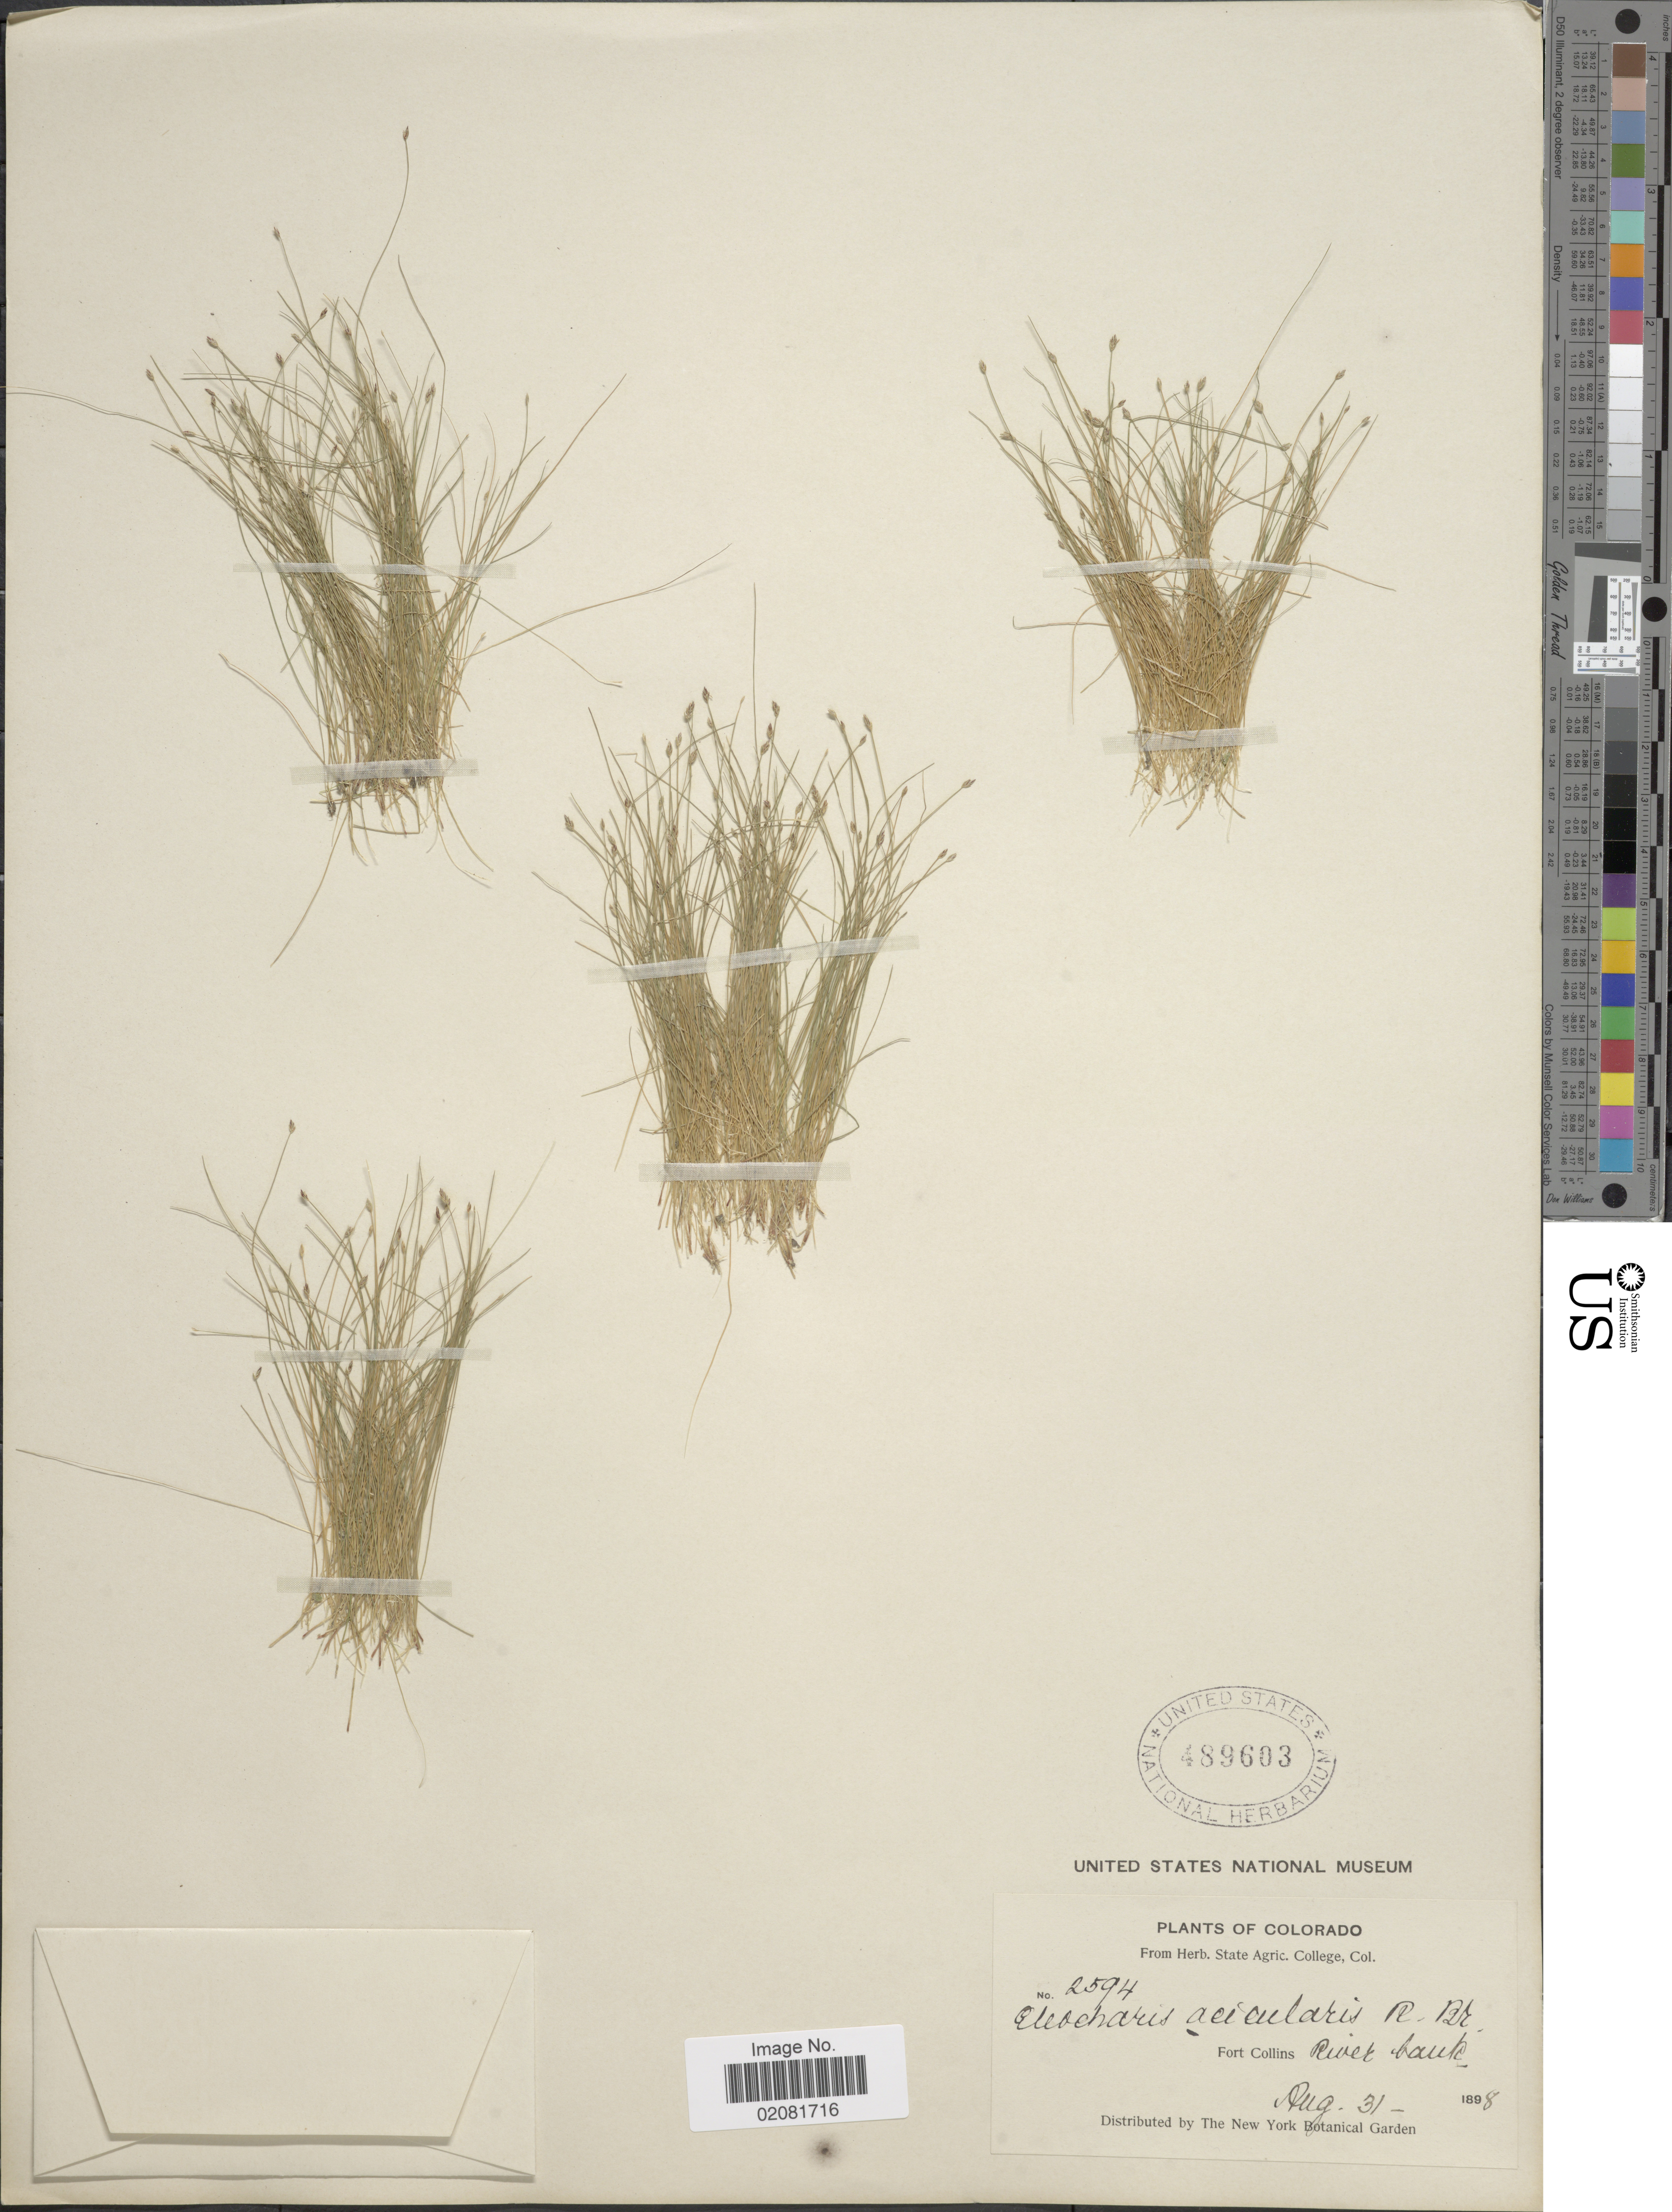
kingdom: Plantae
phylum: Tracheophyta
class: Liliopsida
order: Poales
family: Cyperaceae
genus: Eleocharis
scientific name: Eleocharis acicularis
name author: (L.) Roem. & Schult.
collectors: ex herb. State Agric. College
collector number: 2594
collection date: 1898-08-31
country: United States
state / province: Colorado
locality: Fort Collins River bank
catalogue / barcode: US 489603